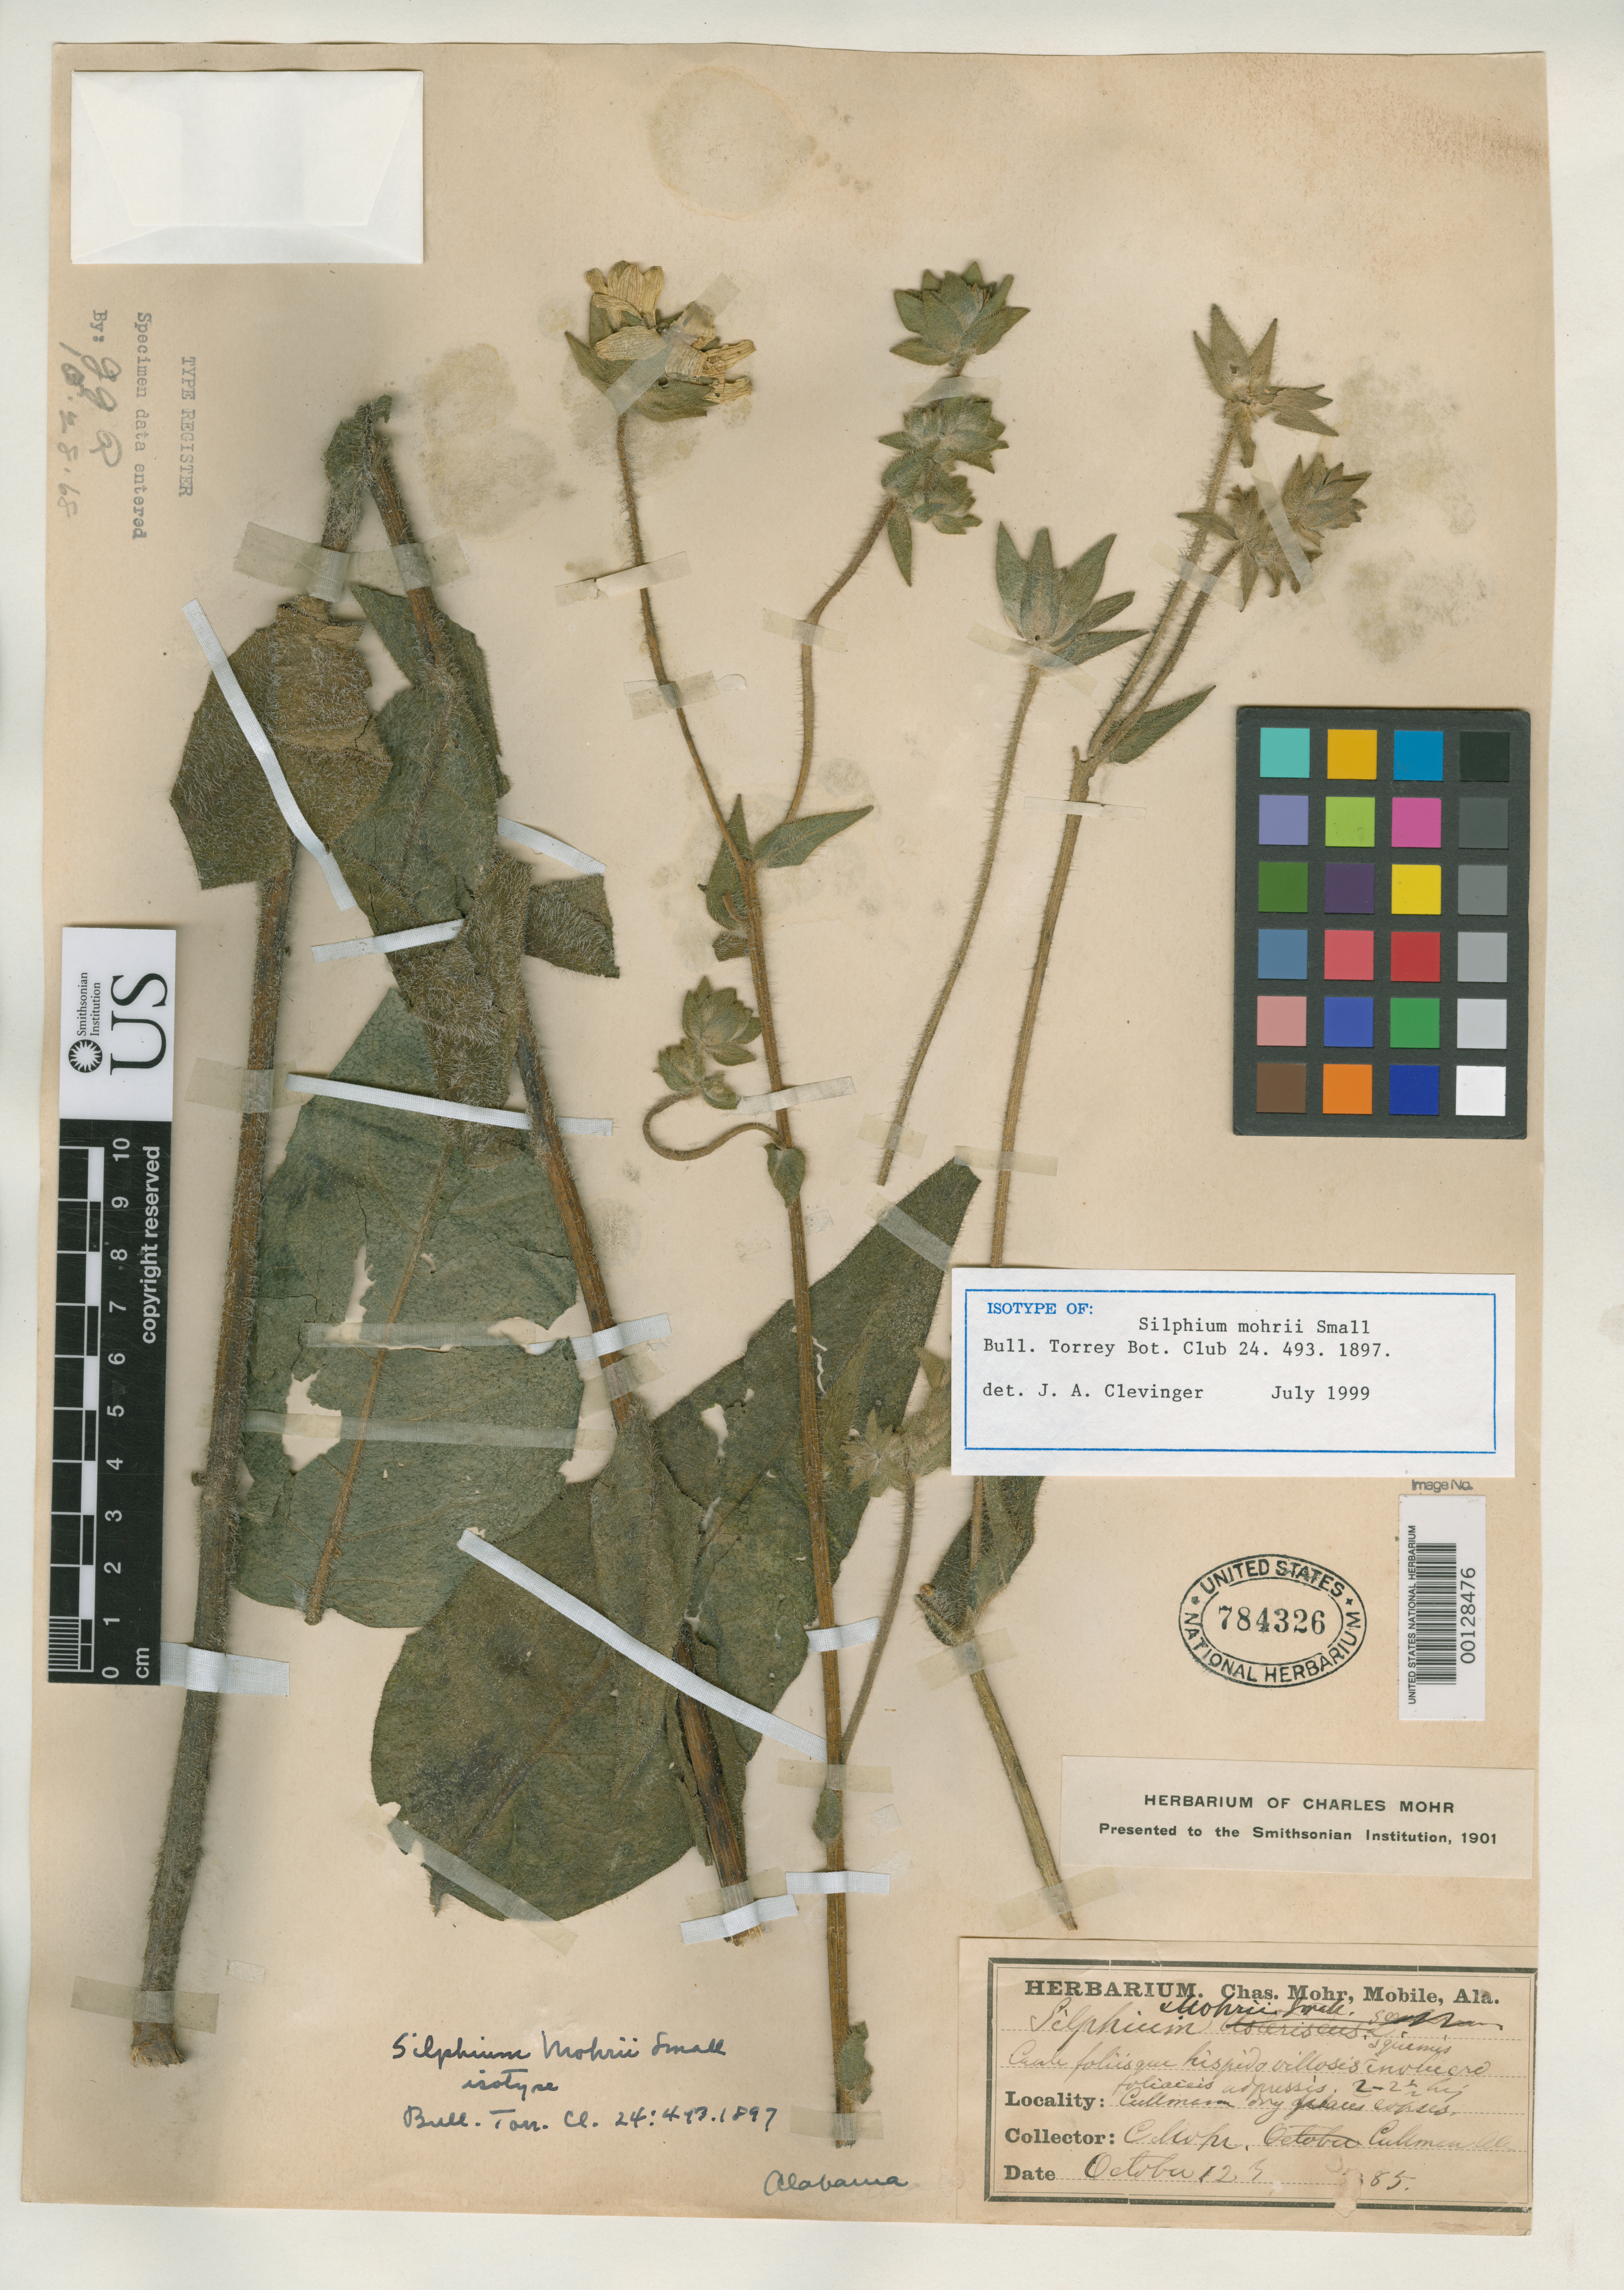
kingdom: Plantae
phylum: Tracheophyta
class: Magnoliopsida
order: Asterales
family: Asteraceae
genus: Silphium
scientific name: Silphium mohrii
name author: Small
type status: Isotype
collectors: C. T. Mohr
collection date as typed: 12 Oct 1885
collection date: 1885-10-12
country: United States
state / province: Alabama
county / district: Cullman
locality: Cullman.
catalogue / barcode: US 784326